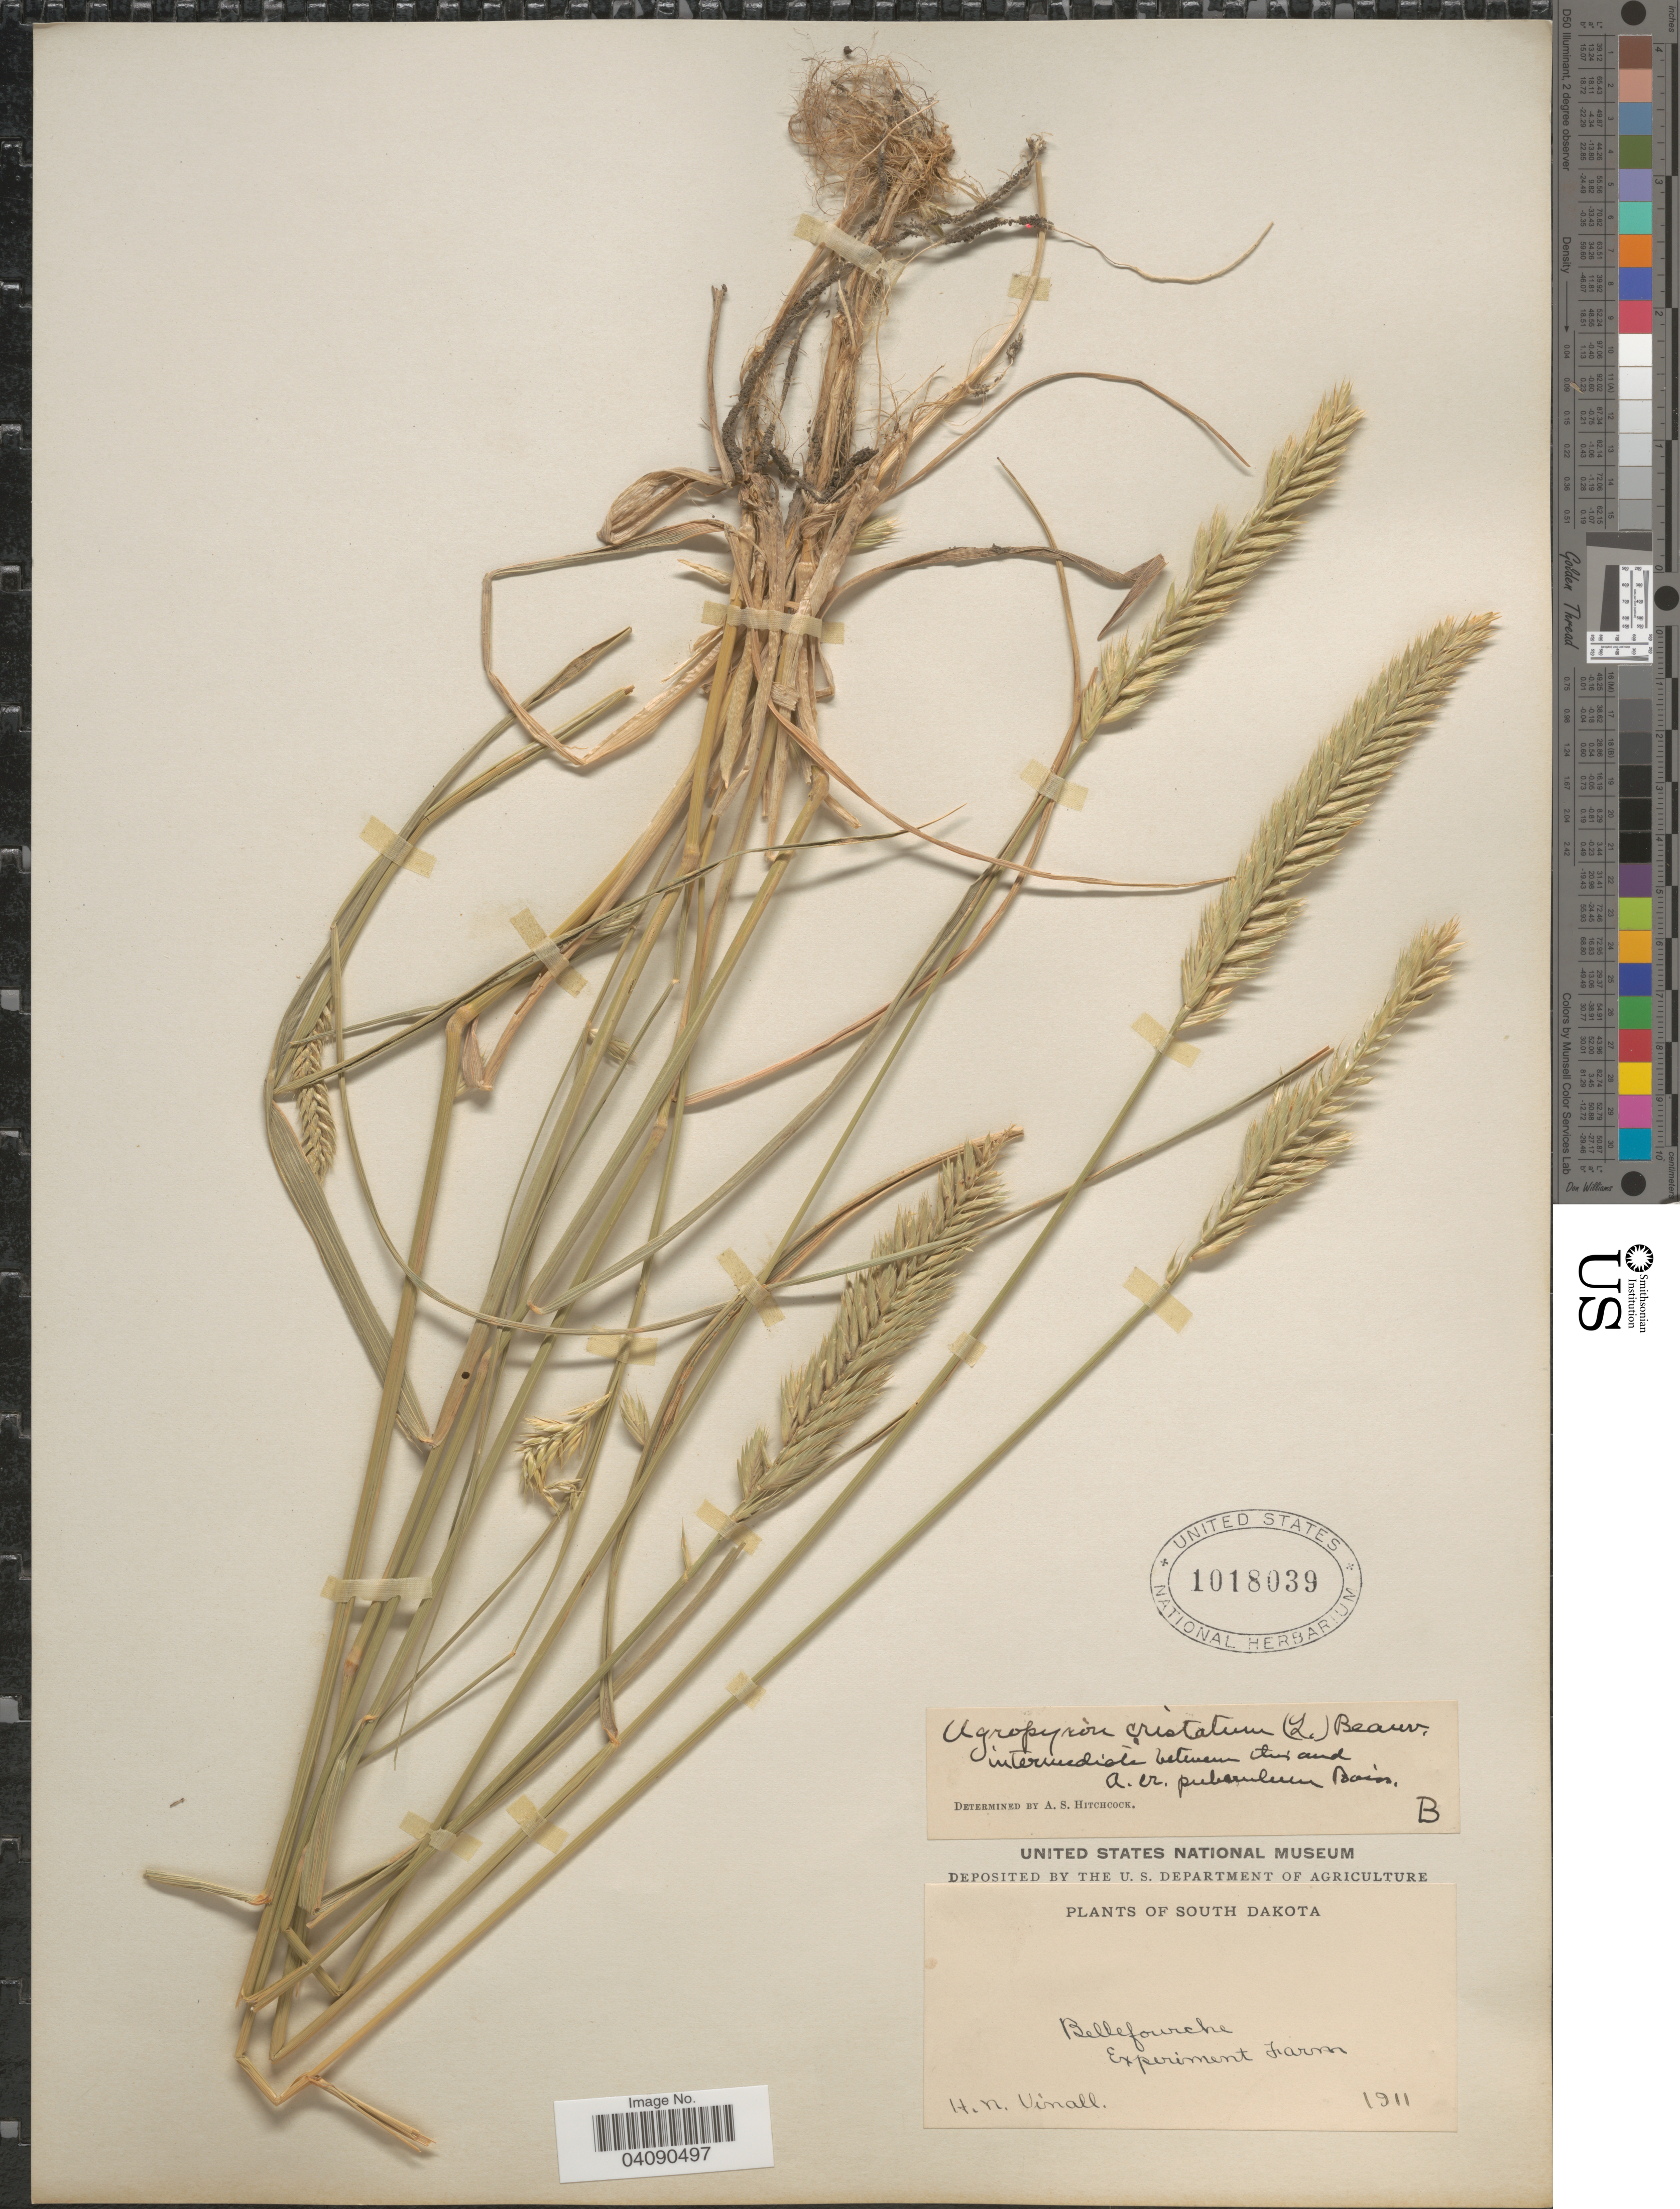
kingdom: Plantae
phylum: Tracheophyta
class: Liliopsida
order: Poales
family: Poaceae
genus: Agropyron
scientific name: Agropyron sp.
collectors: H. Vinall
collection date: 1911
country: United States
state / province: South Dakota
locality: Bellefourche. Experiment Farm.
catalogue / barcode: US 1018039